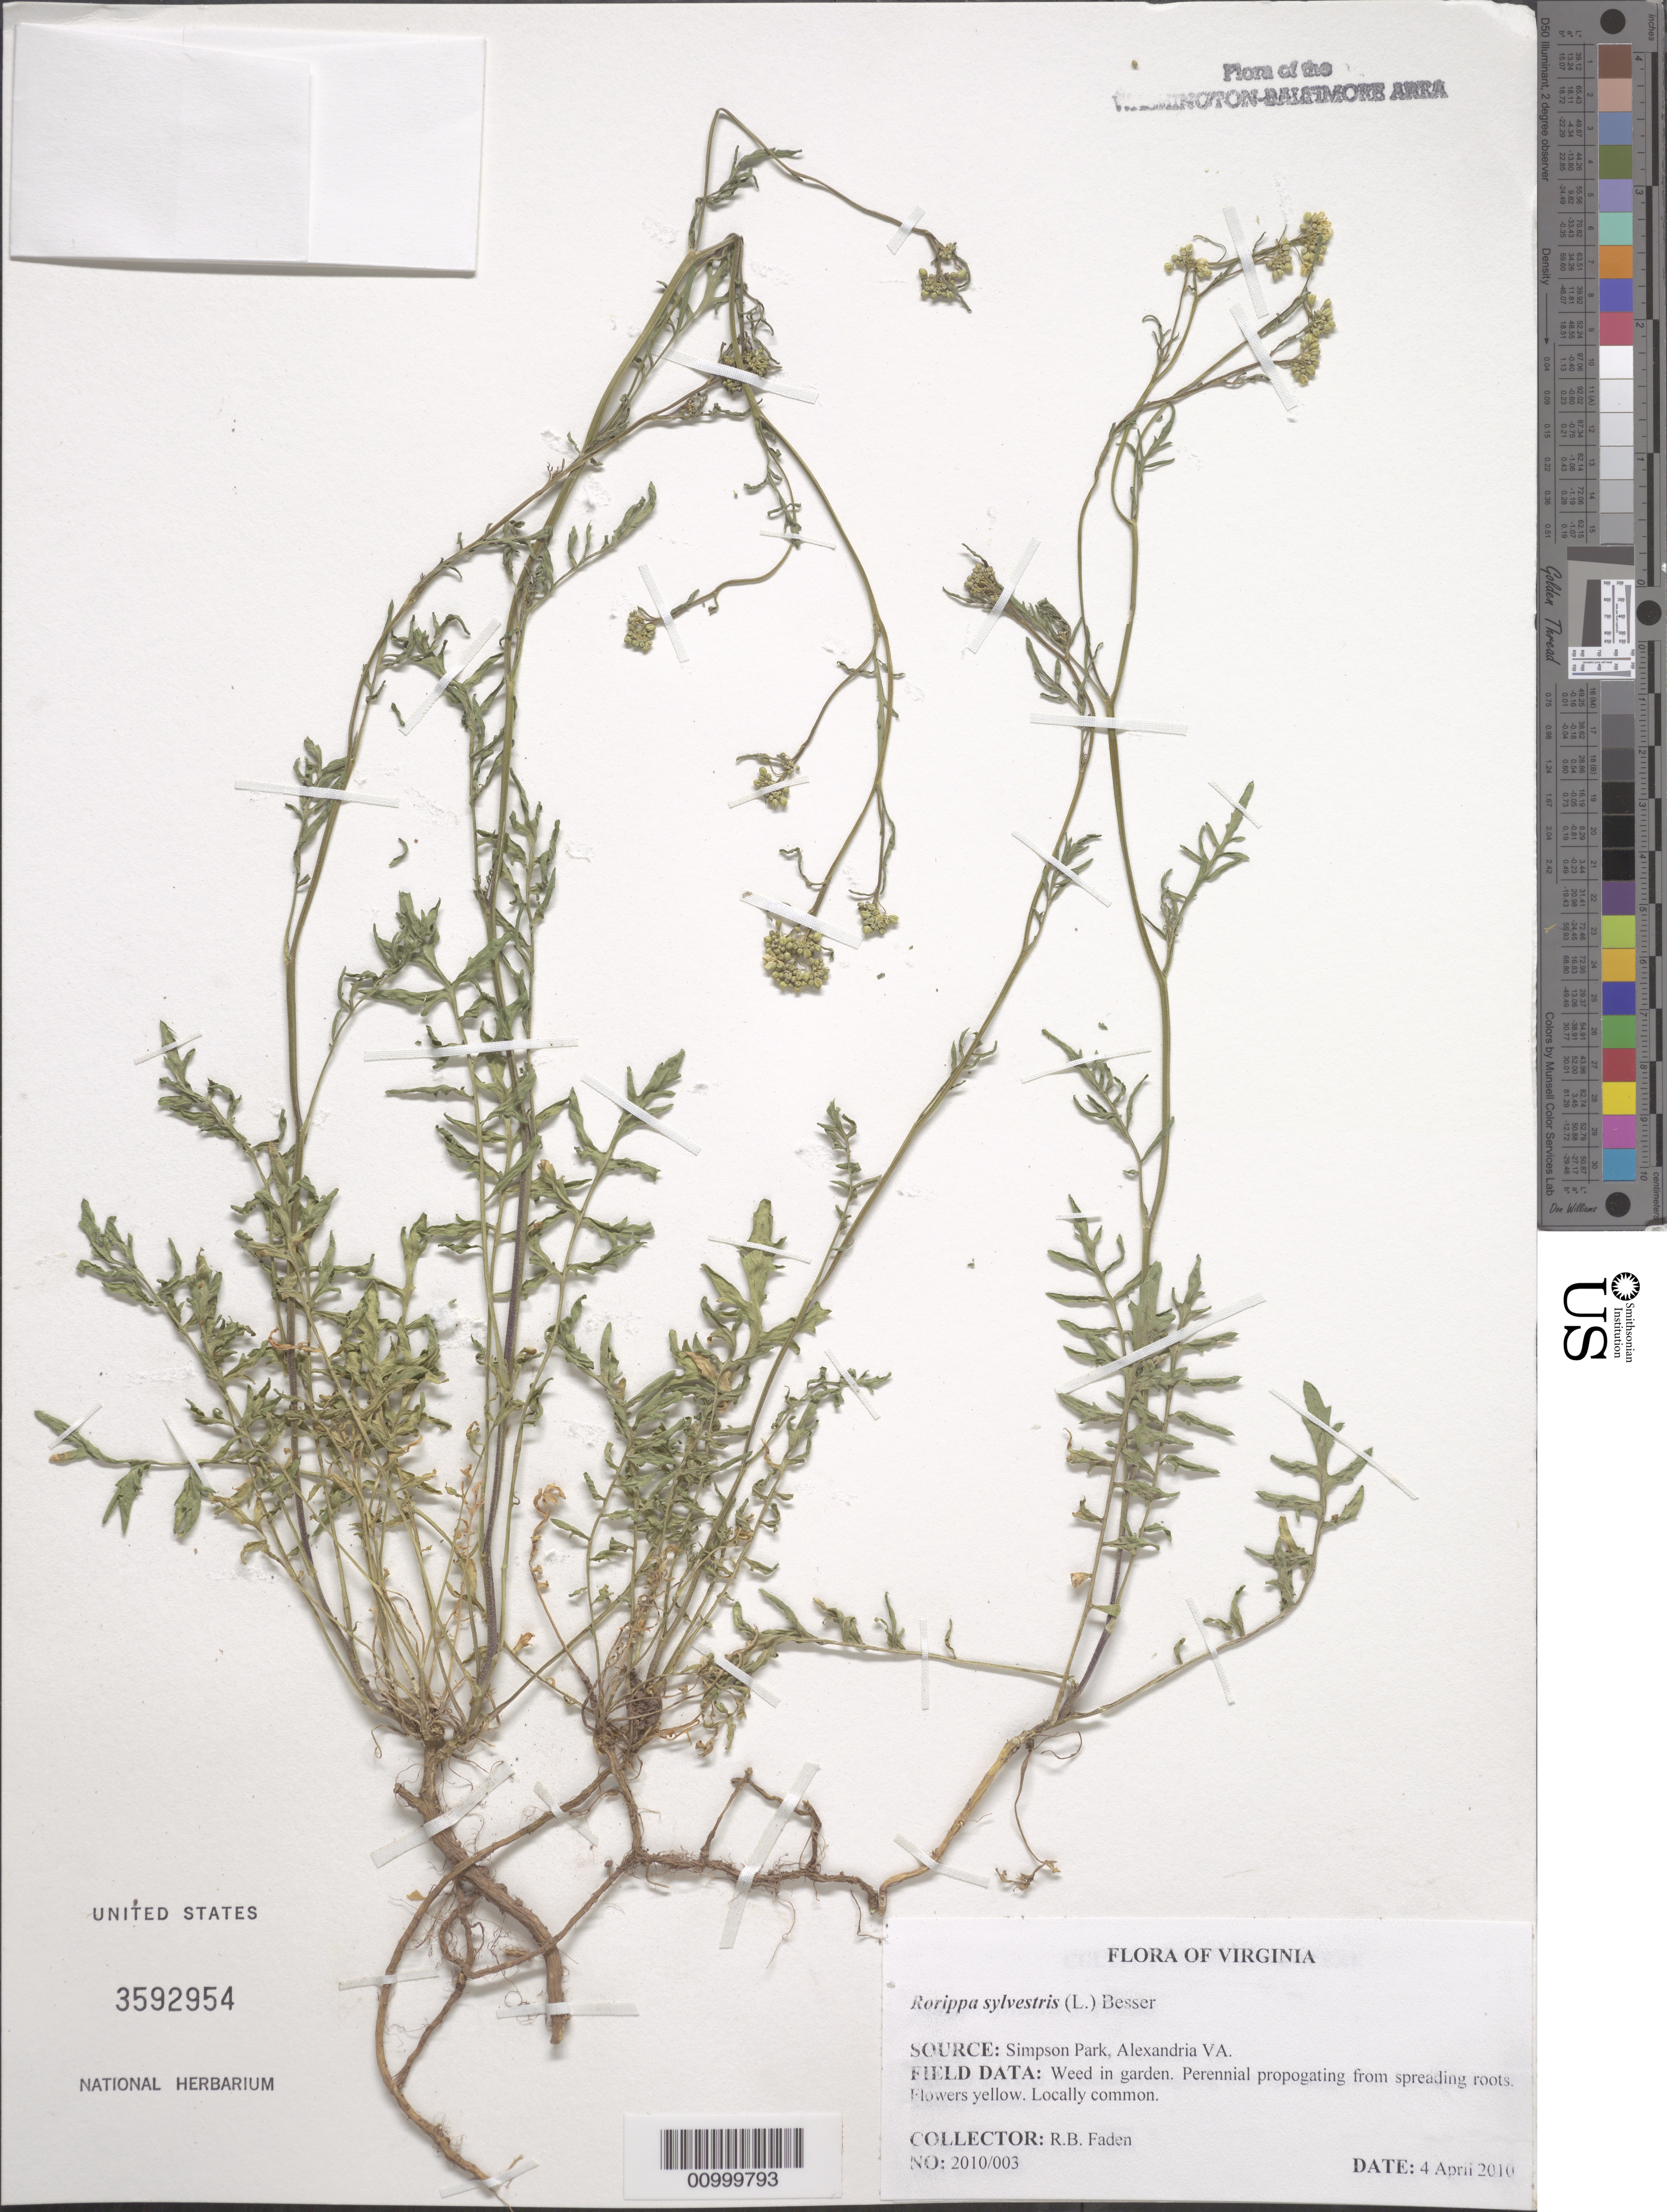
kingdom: Plantae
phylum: Tracheophyta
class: Magnoliopsida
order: Brassicales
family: Brassicaceae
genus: Rorippa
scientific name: Rorippa sylvestris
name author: (L.) Besser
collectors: R. B. Faden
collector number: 2010/003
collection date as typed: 4 April 2010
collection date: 2010-04-04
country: United States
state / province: Virginia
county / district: City of Alexandria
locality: Simpson Park, Alexandria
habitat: weed in garden.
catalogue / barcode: US 3592955